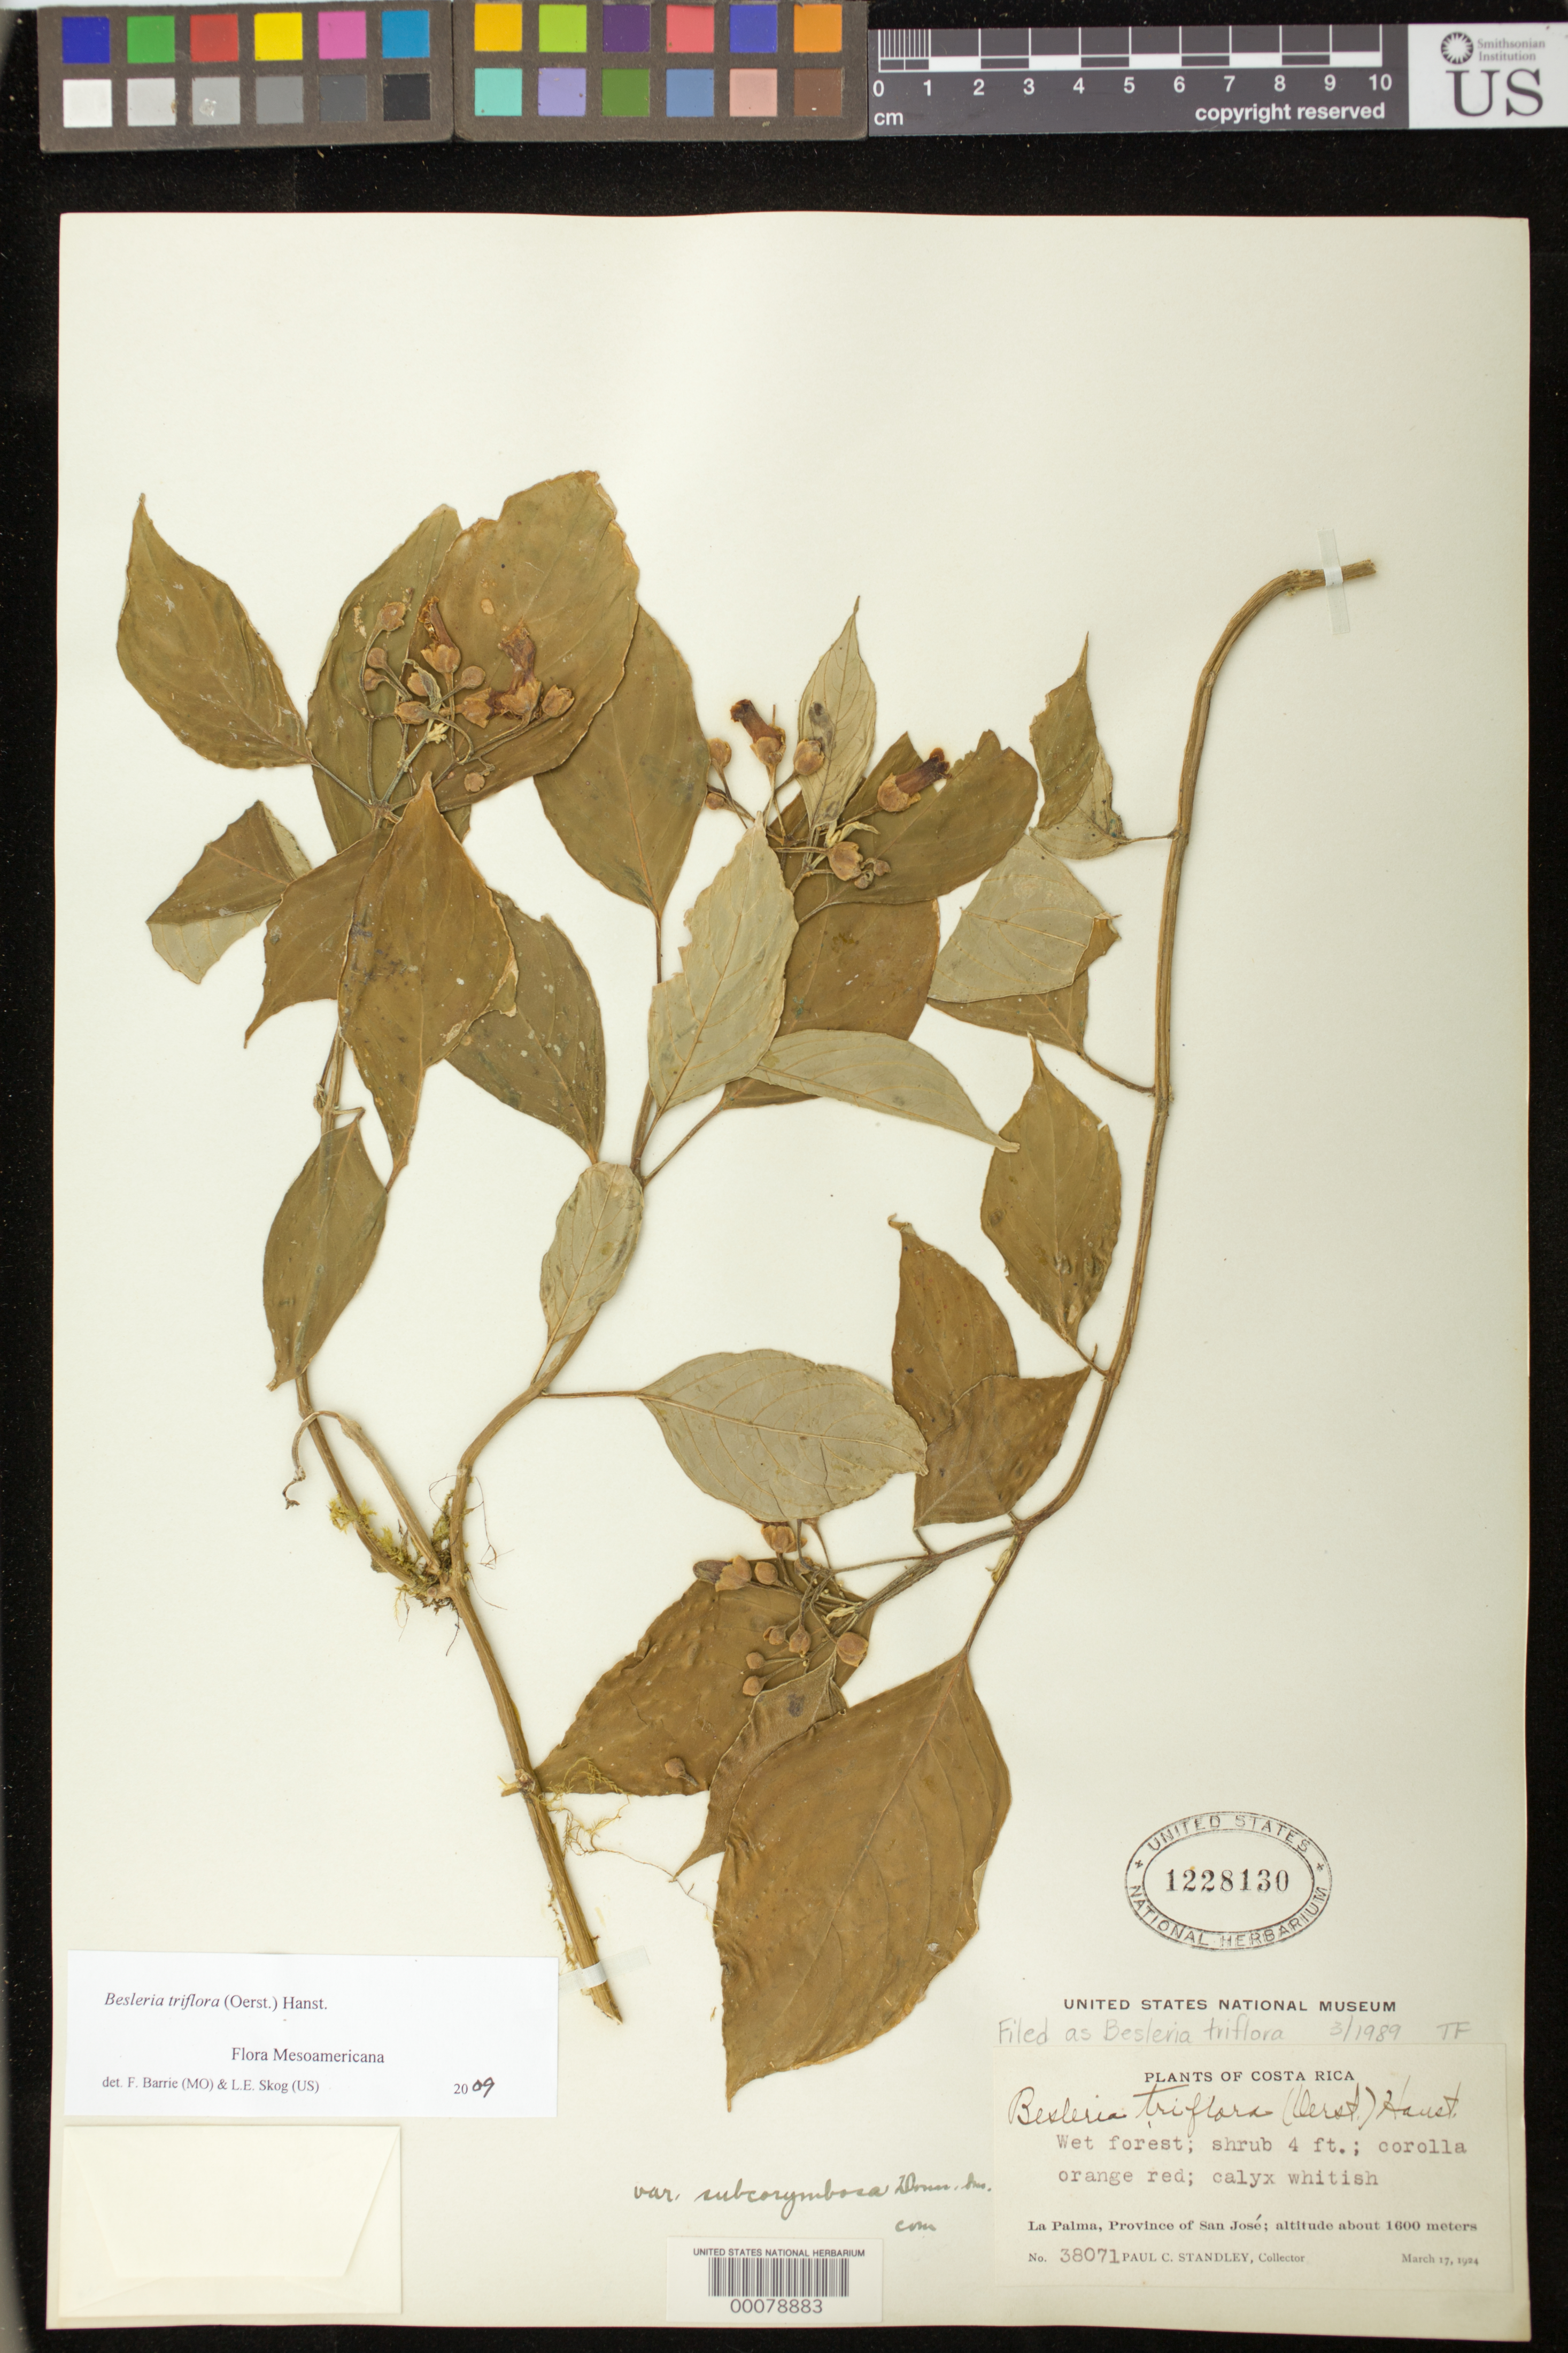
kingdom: Plantae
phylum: Tracheophyta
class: Magnoliopsida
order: Lamiales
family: Gesneriaceae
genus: Besleria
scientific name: Besleria triflora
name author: (Oerst.) Hanst.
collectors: P. C. Standley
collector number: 38071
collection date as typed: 17 Mar 1924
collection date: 1924-03-17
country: Costa Rica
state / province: San José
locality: La Palma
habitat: Wet forest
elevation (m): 1600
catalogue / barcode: US 1228130